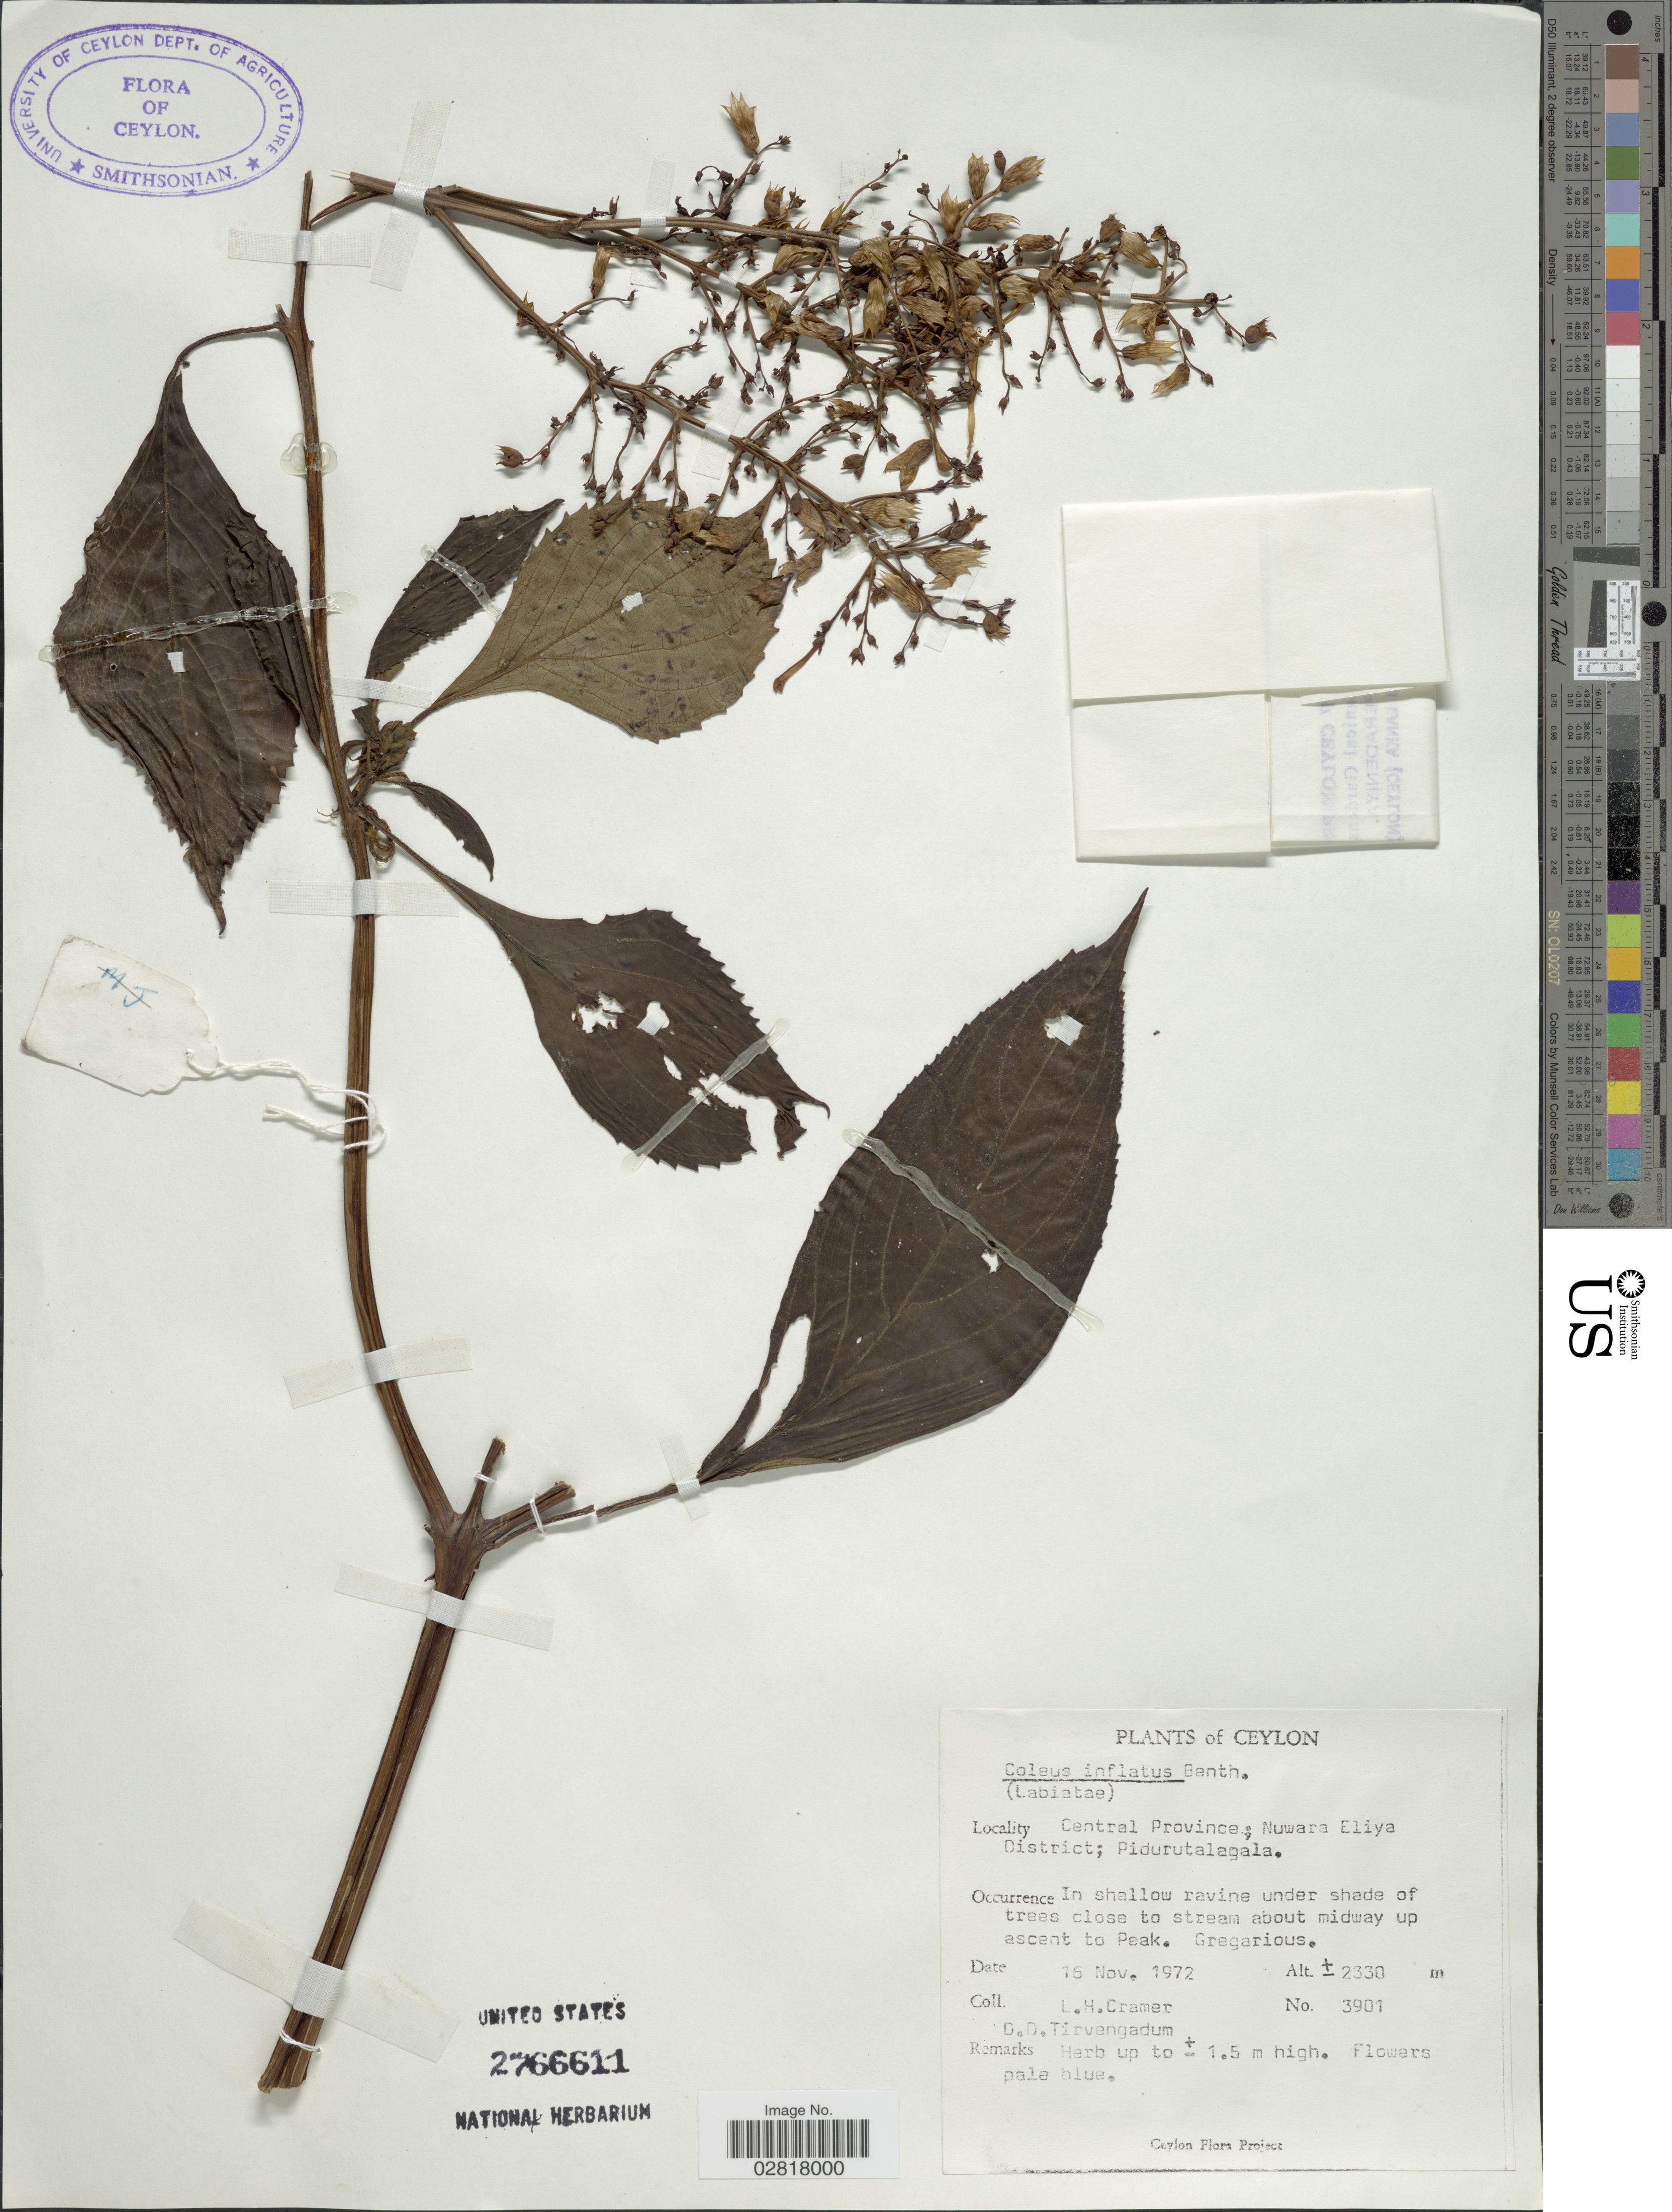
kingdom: Plantae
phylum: Tracheophyta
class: Magnoliopsida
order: Lamiales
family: Lamiaceae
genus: Plectranthus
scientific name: Plectranthus inflatus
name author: (Benth.) R.H. Willemse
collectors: L. H. Cramer & D. Tirvengadum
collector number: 3901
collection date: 1972-11-16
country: Sri Lanka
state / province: Central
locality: Ceylon, Nuwara Eliya District; Pidurutalagala, close to stream about midway up ascent to Peak.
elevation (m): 2330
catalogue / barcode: US 2766611